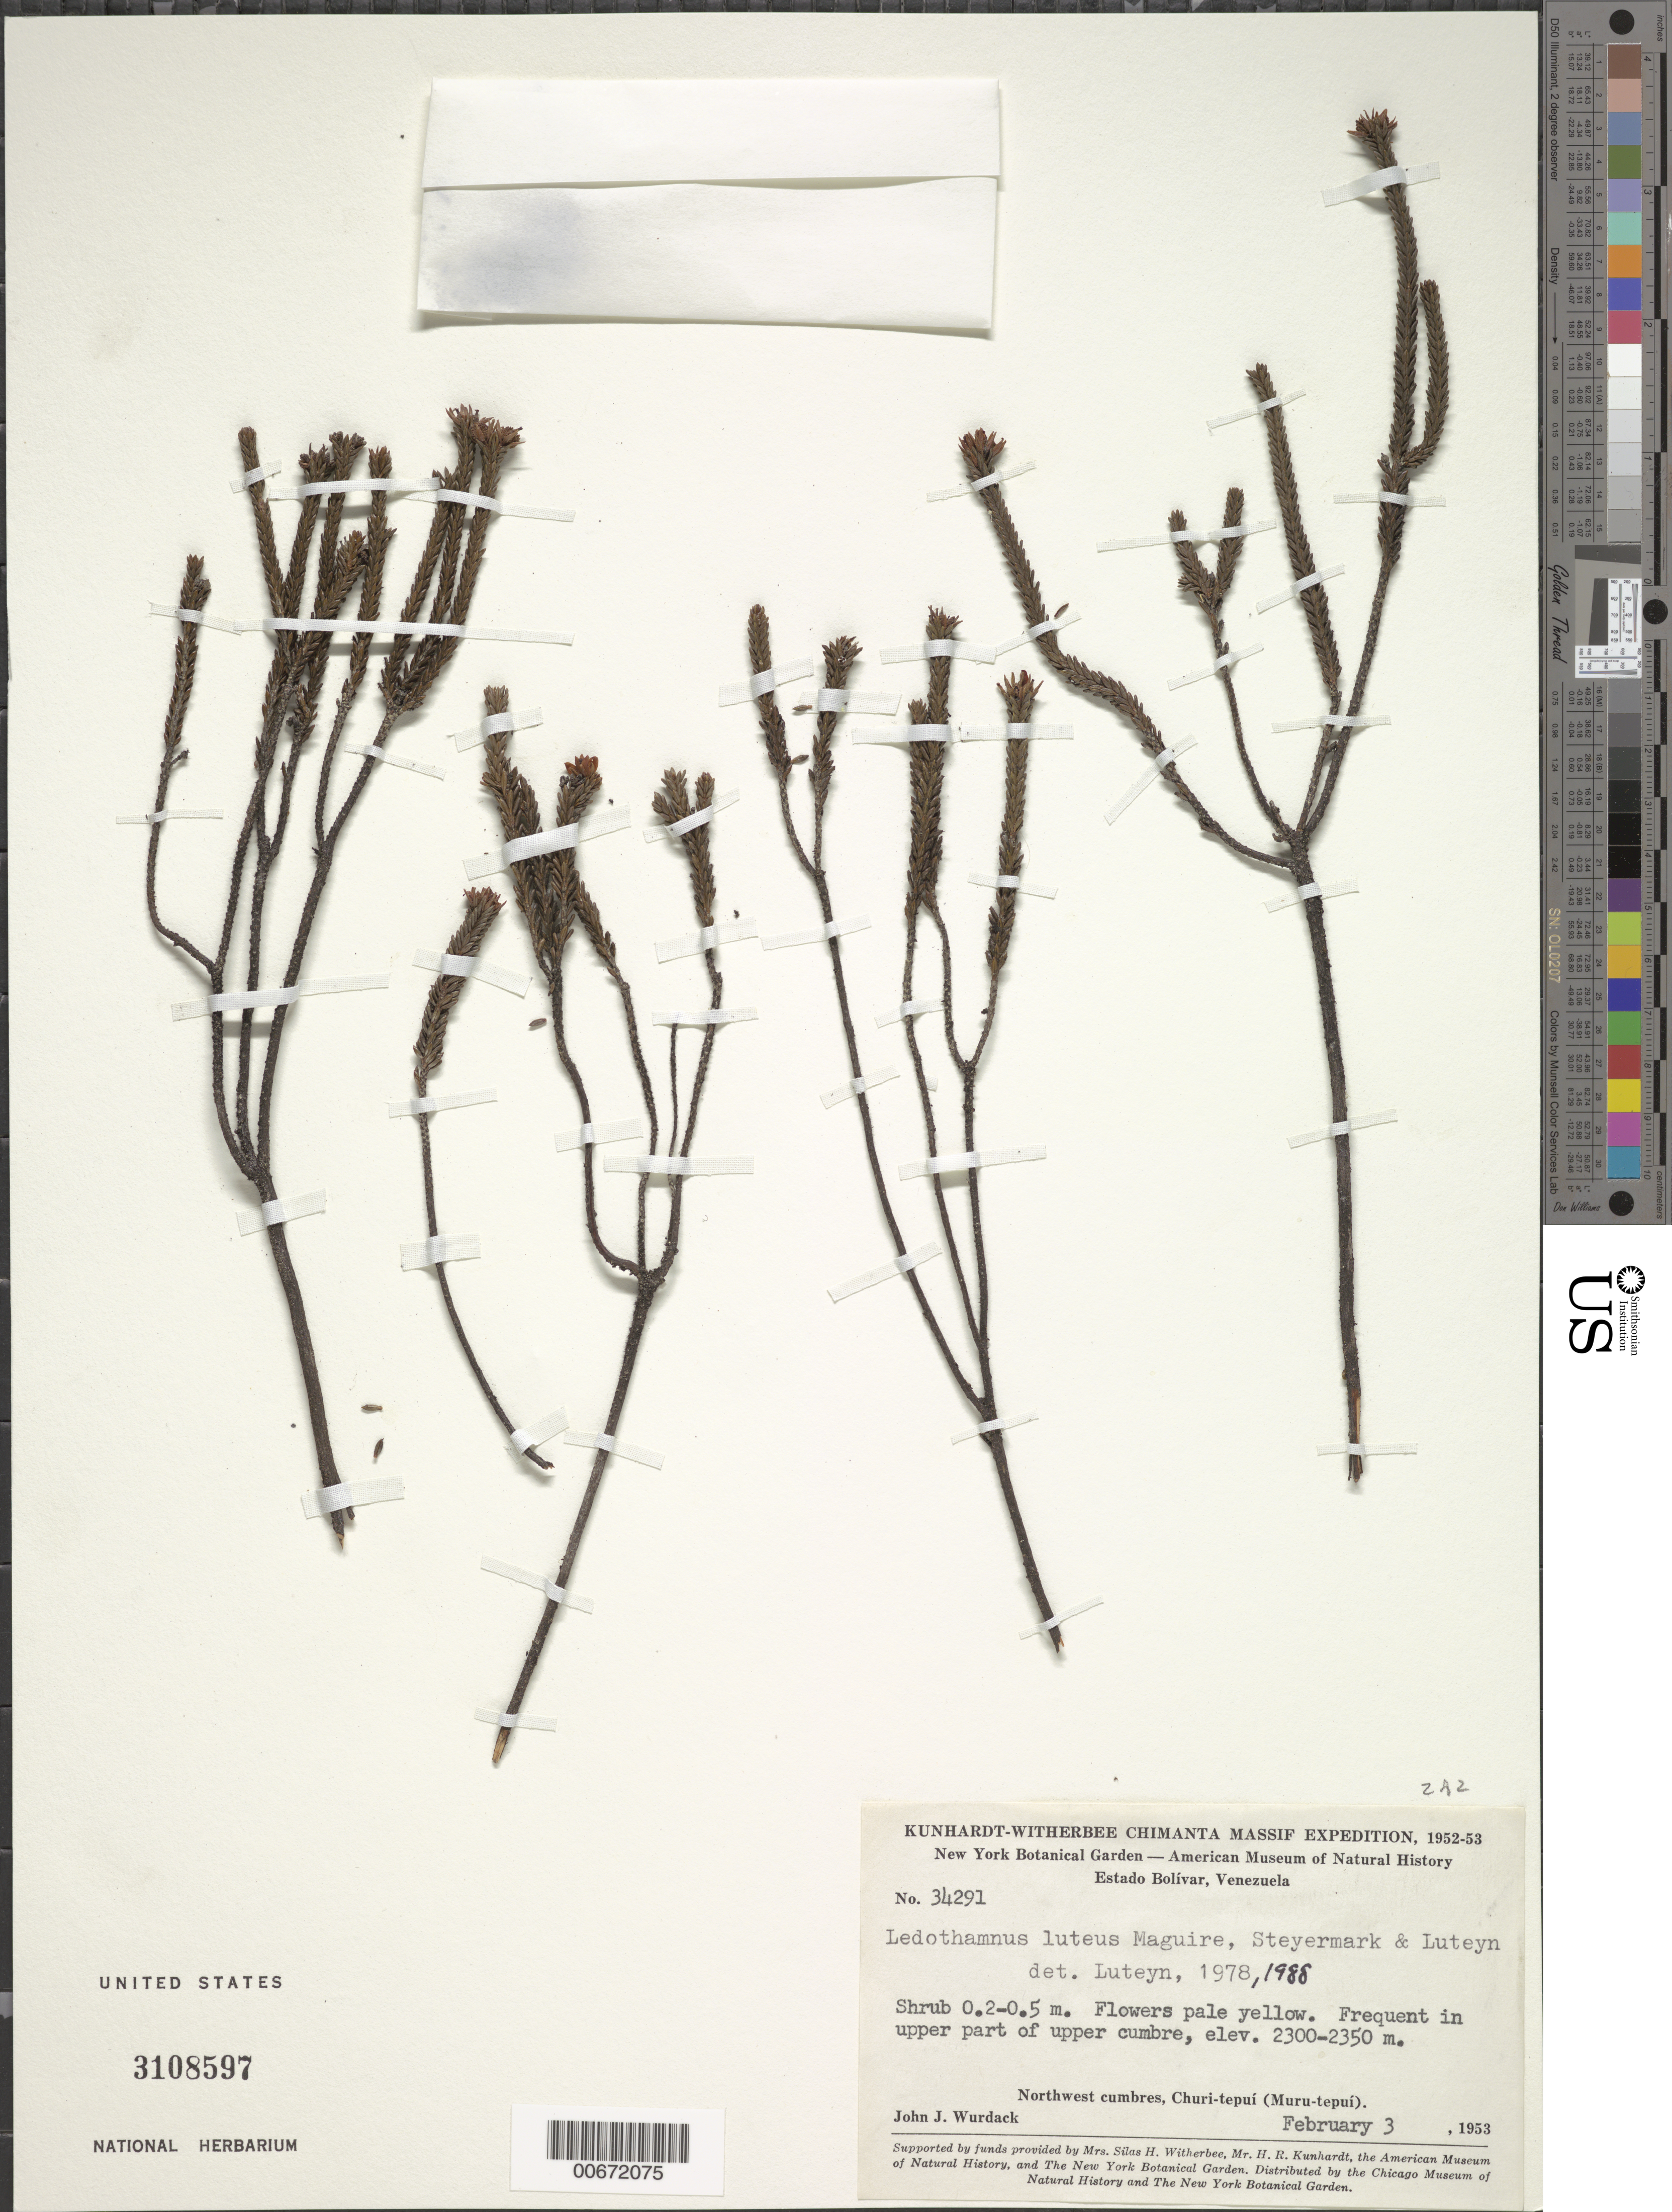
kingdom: Plantae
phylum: Tracheophyta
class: Magnoliopsida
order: Ericales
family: Ericaceae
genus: Ledothamnus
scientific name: Ledothamnus luteus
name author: Maguire et al.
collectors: J. J. Wurdack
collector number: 34291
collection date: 1953-02-03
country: Venezuela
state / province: Bolivar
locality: Northwest cumbres, Churi-tepuí (Muru-tepuí).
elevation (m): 2300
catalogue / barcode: US 3108597